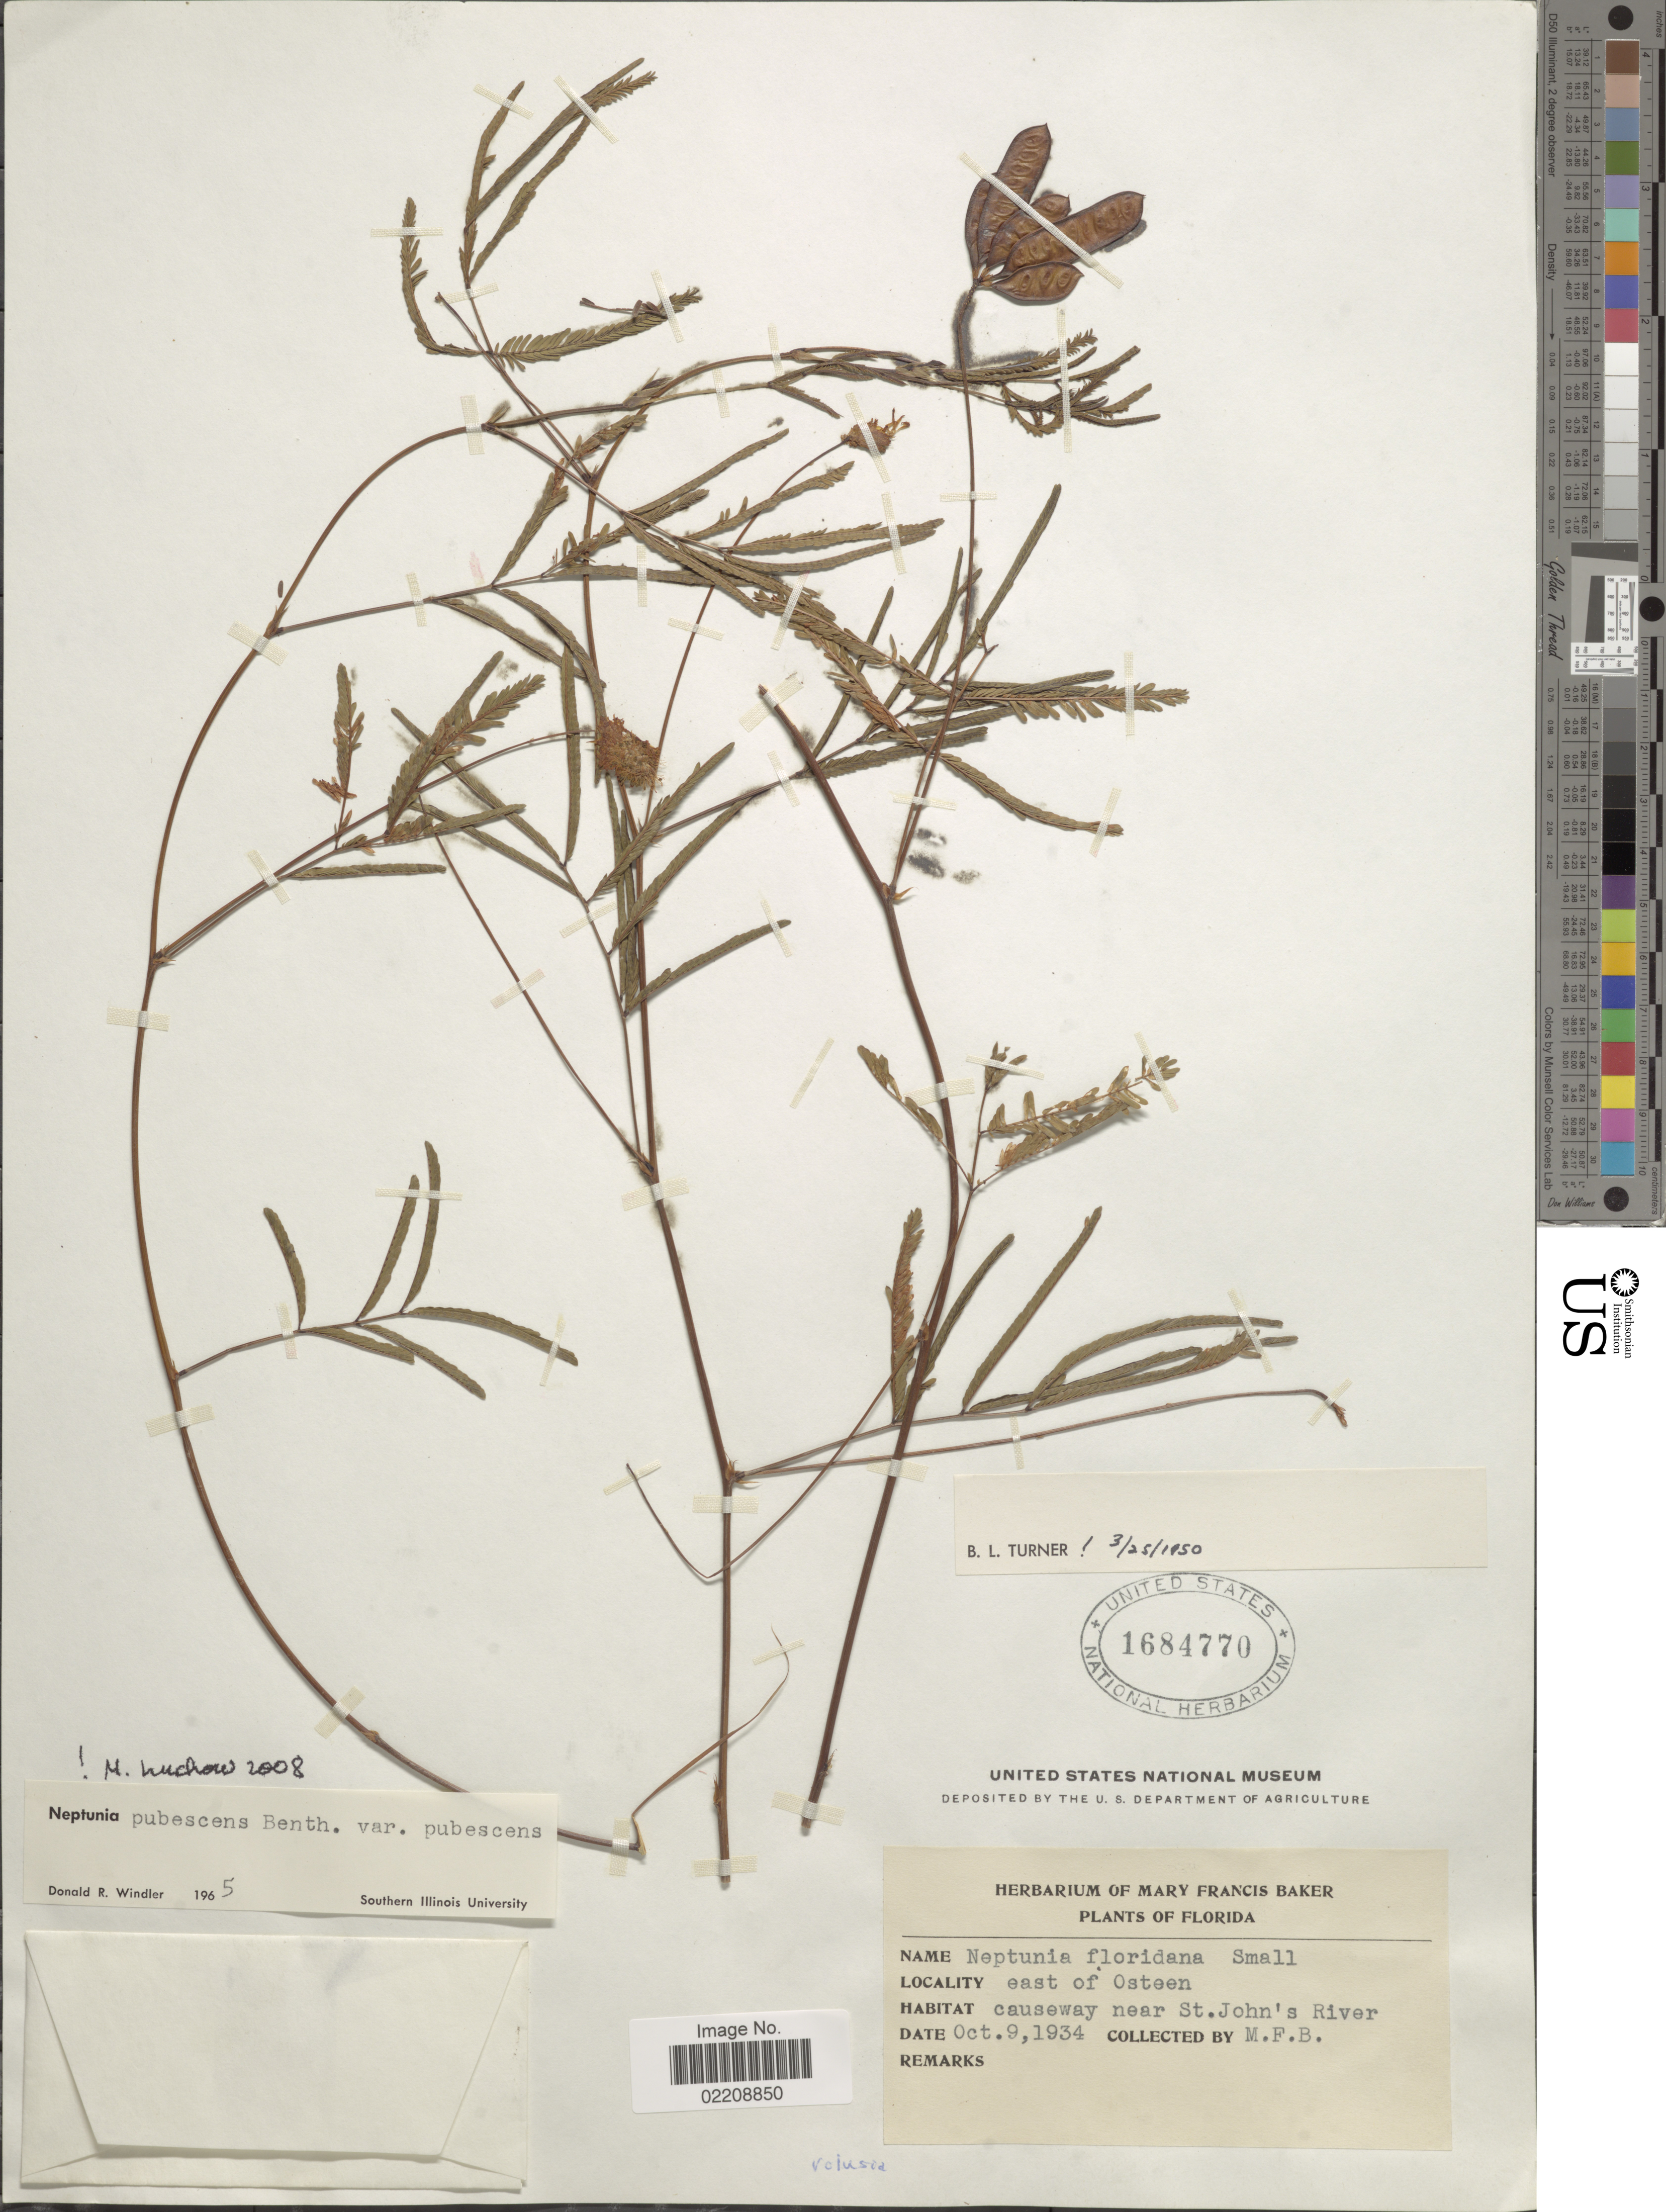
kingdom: Plantae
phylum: Tracheophyta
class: Magnoliopsida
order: Fabales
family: Fabaceae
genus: Neptunia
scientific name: Neptunia pubescens var. pubescens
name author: Benth.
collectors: M. F. Baker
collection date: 1934-10-09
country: United States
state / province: Florida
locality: East of Osteen, causeway near St. John's River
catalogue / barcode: US 1684770